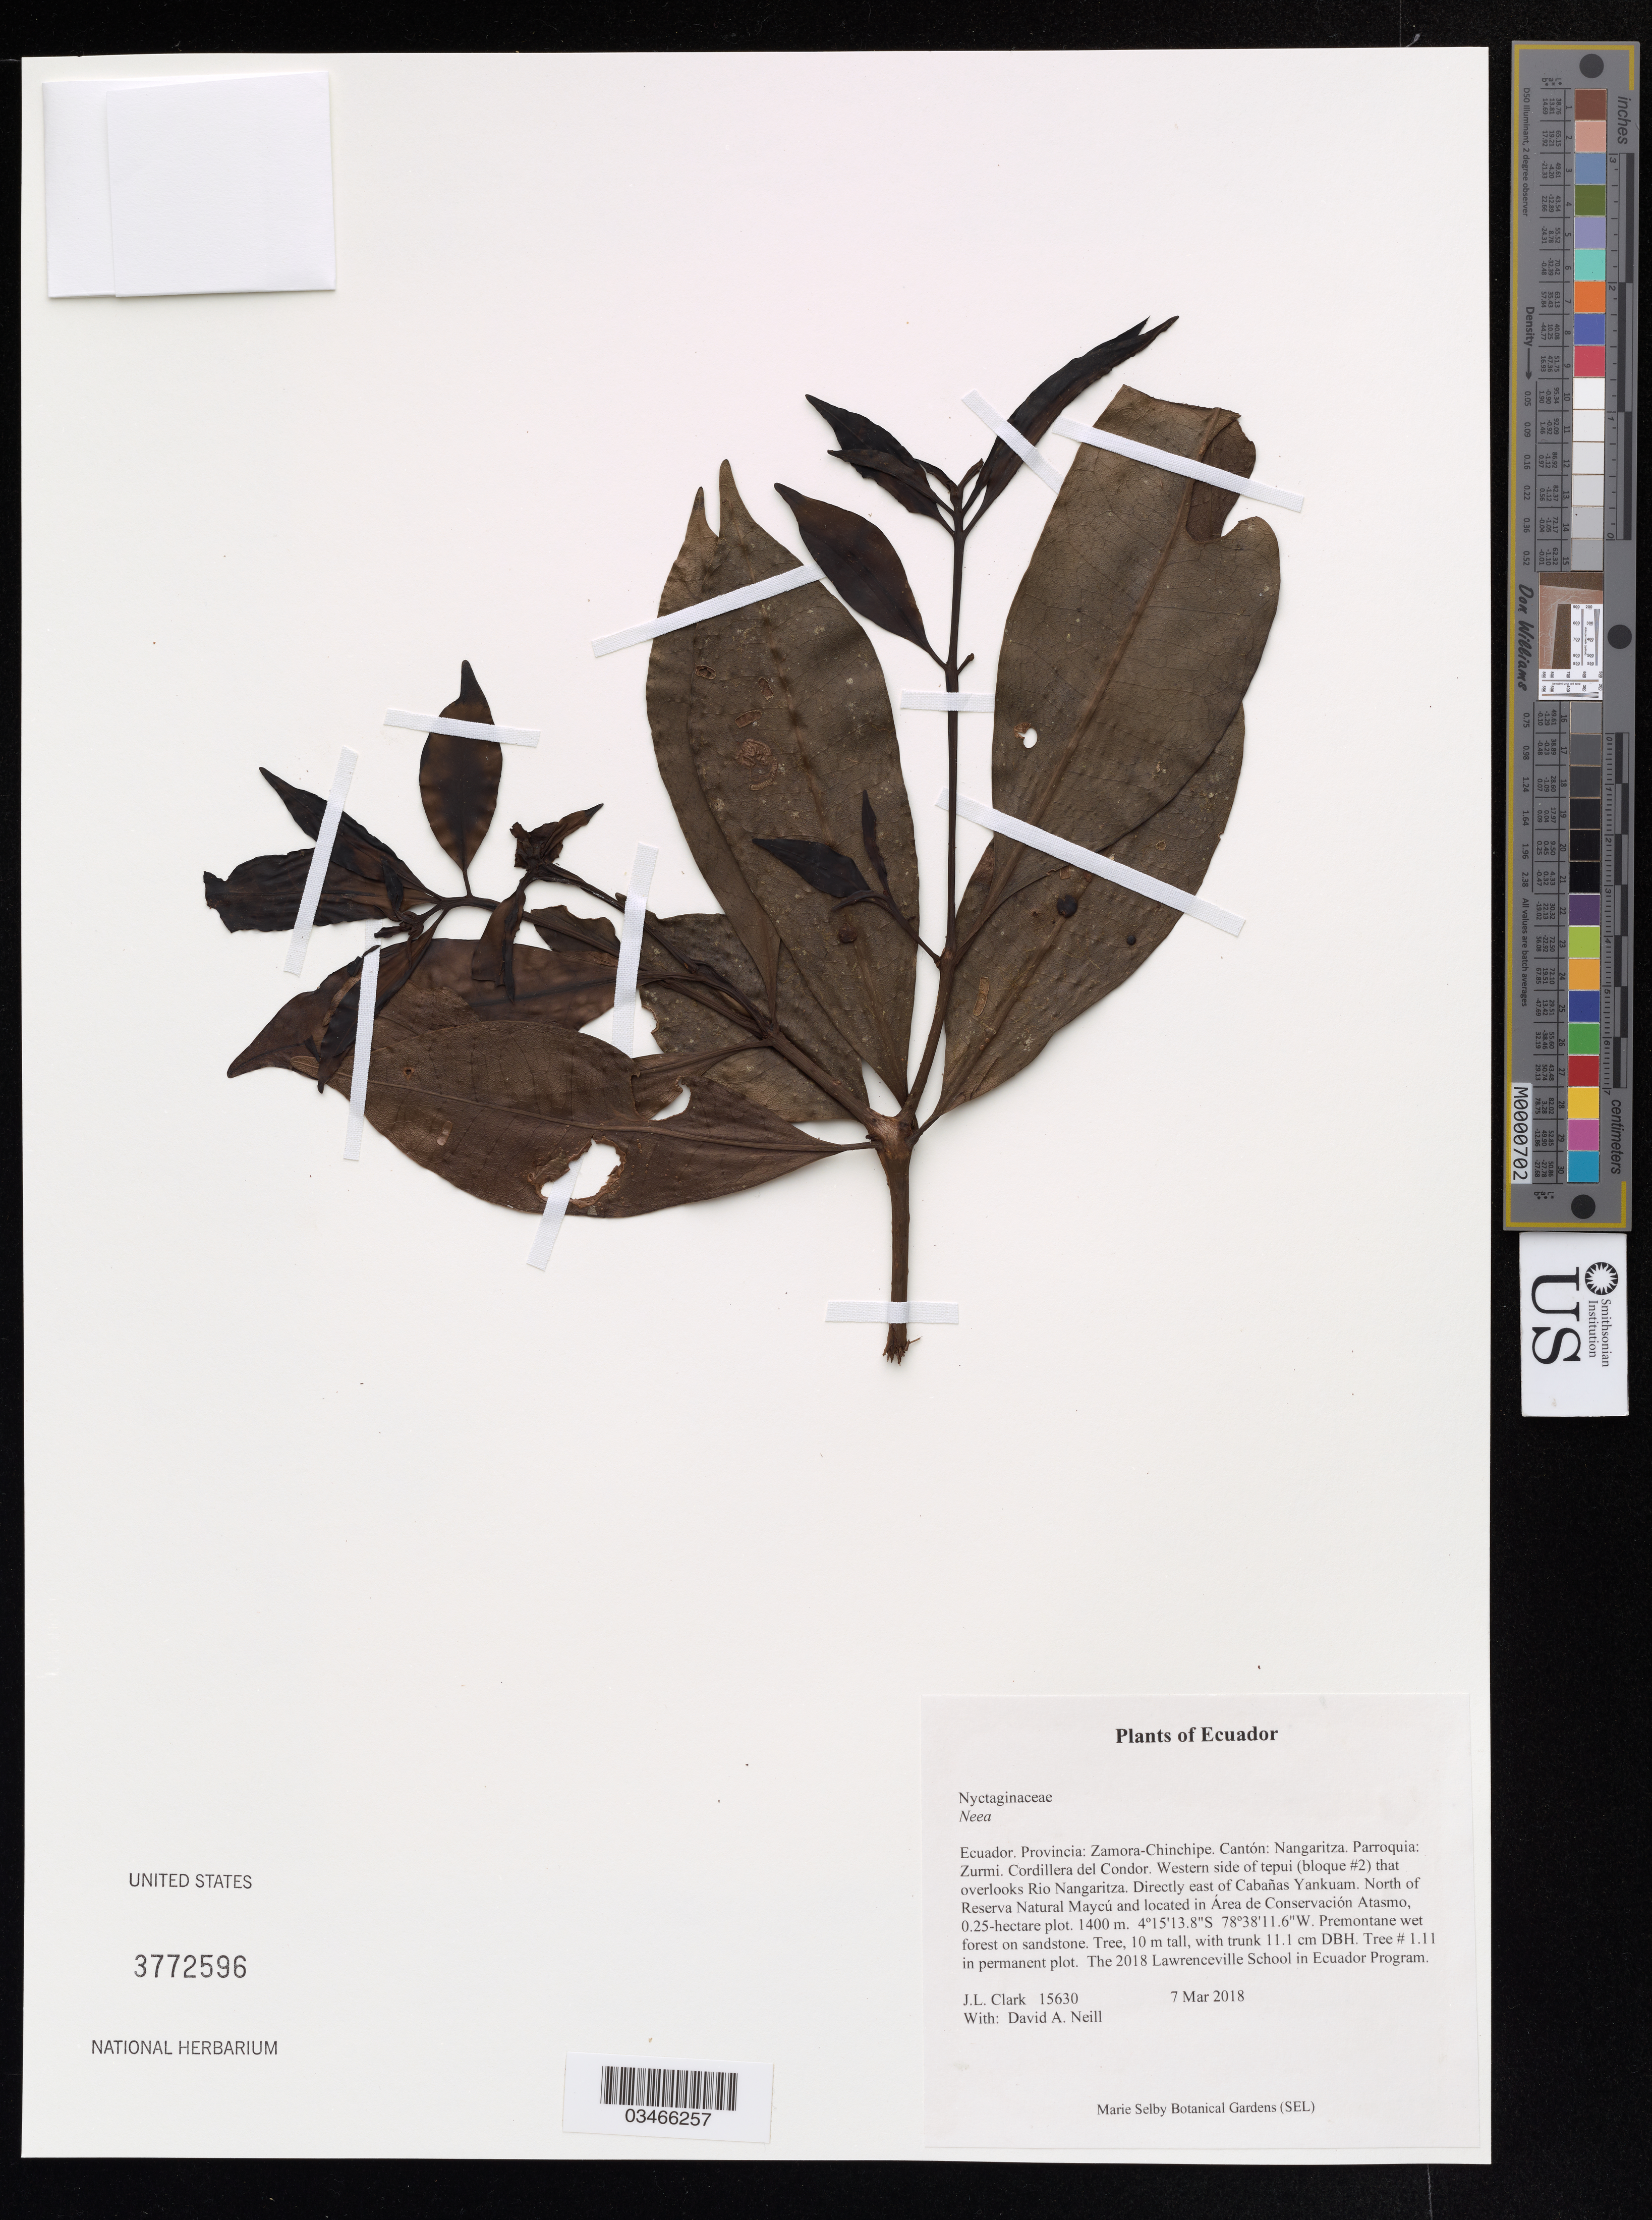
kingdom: Plantae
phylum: Tracheophyta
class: Magnoliopsida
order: Caryophyllales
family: Nyctaginaceae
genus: Neea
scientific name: Neea sp.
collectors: J. Clark & D. A. Neill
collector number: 15630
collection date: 2018-03-07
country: Ecuador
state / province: Zamora-Chinchipe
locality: Cantón: Nangaritza. Parroquia: Zurmi. Cordillera del Condor. Western side of tepui (bloque #2) that overlooks Rio Nangaritza. Directly east of Cabañas Yankuam. North of Reserva Natural Maycú and located in Área de Conservación Atasmo, 0.25-hectare plot.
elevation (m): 1400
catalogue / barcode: US 3772596